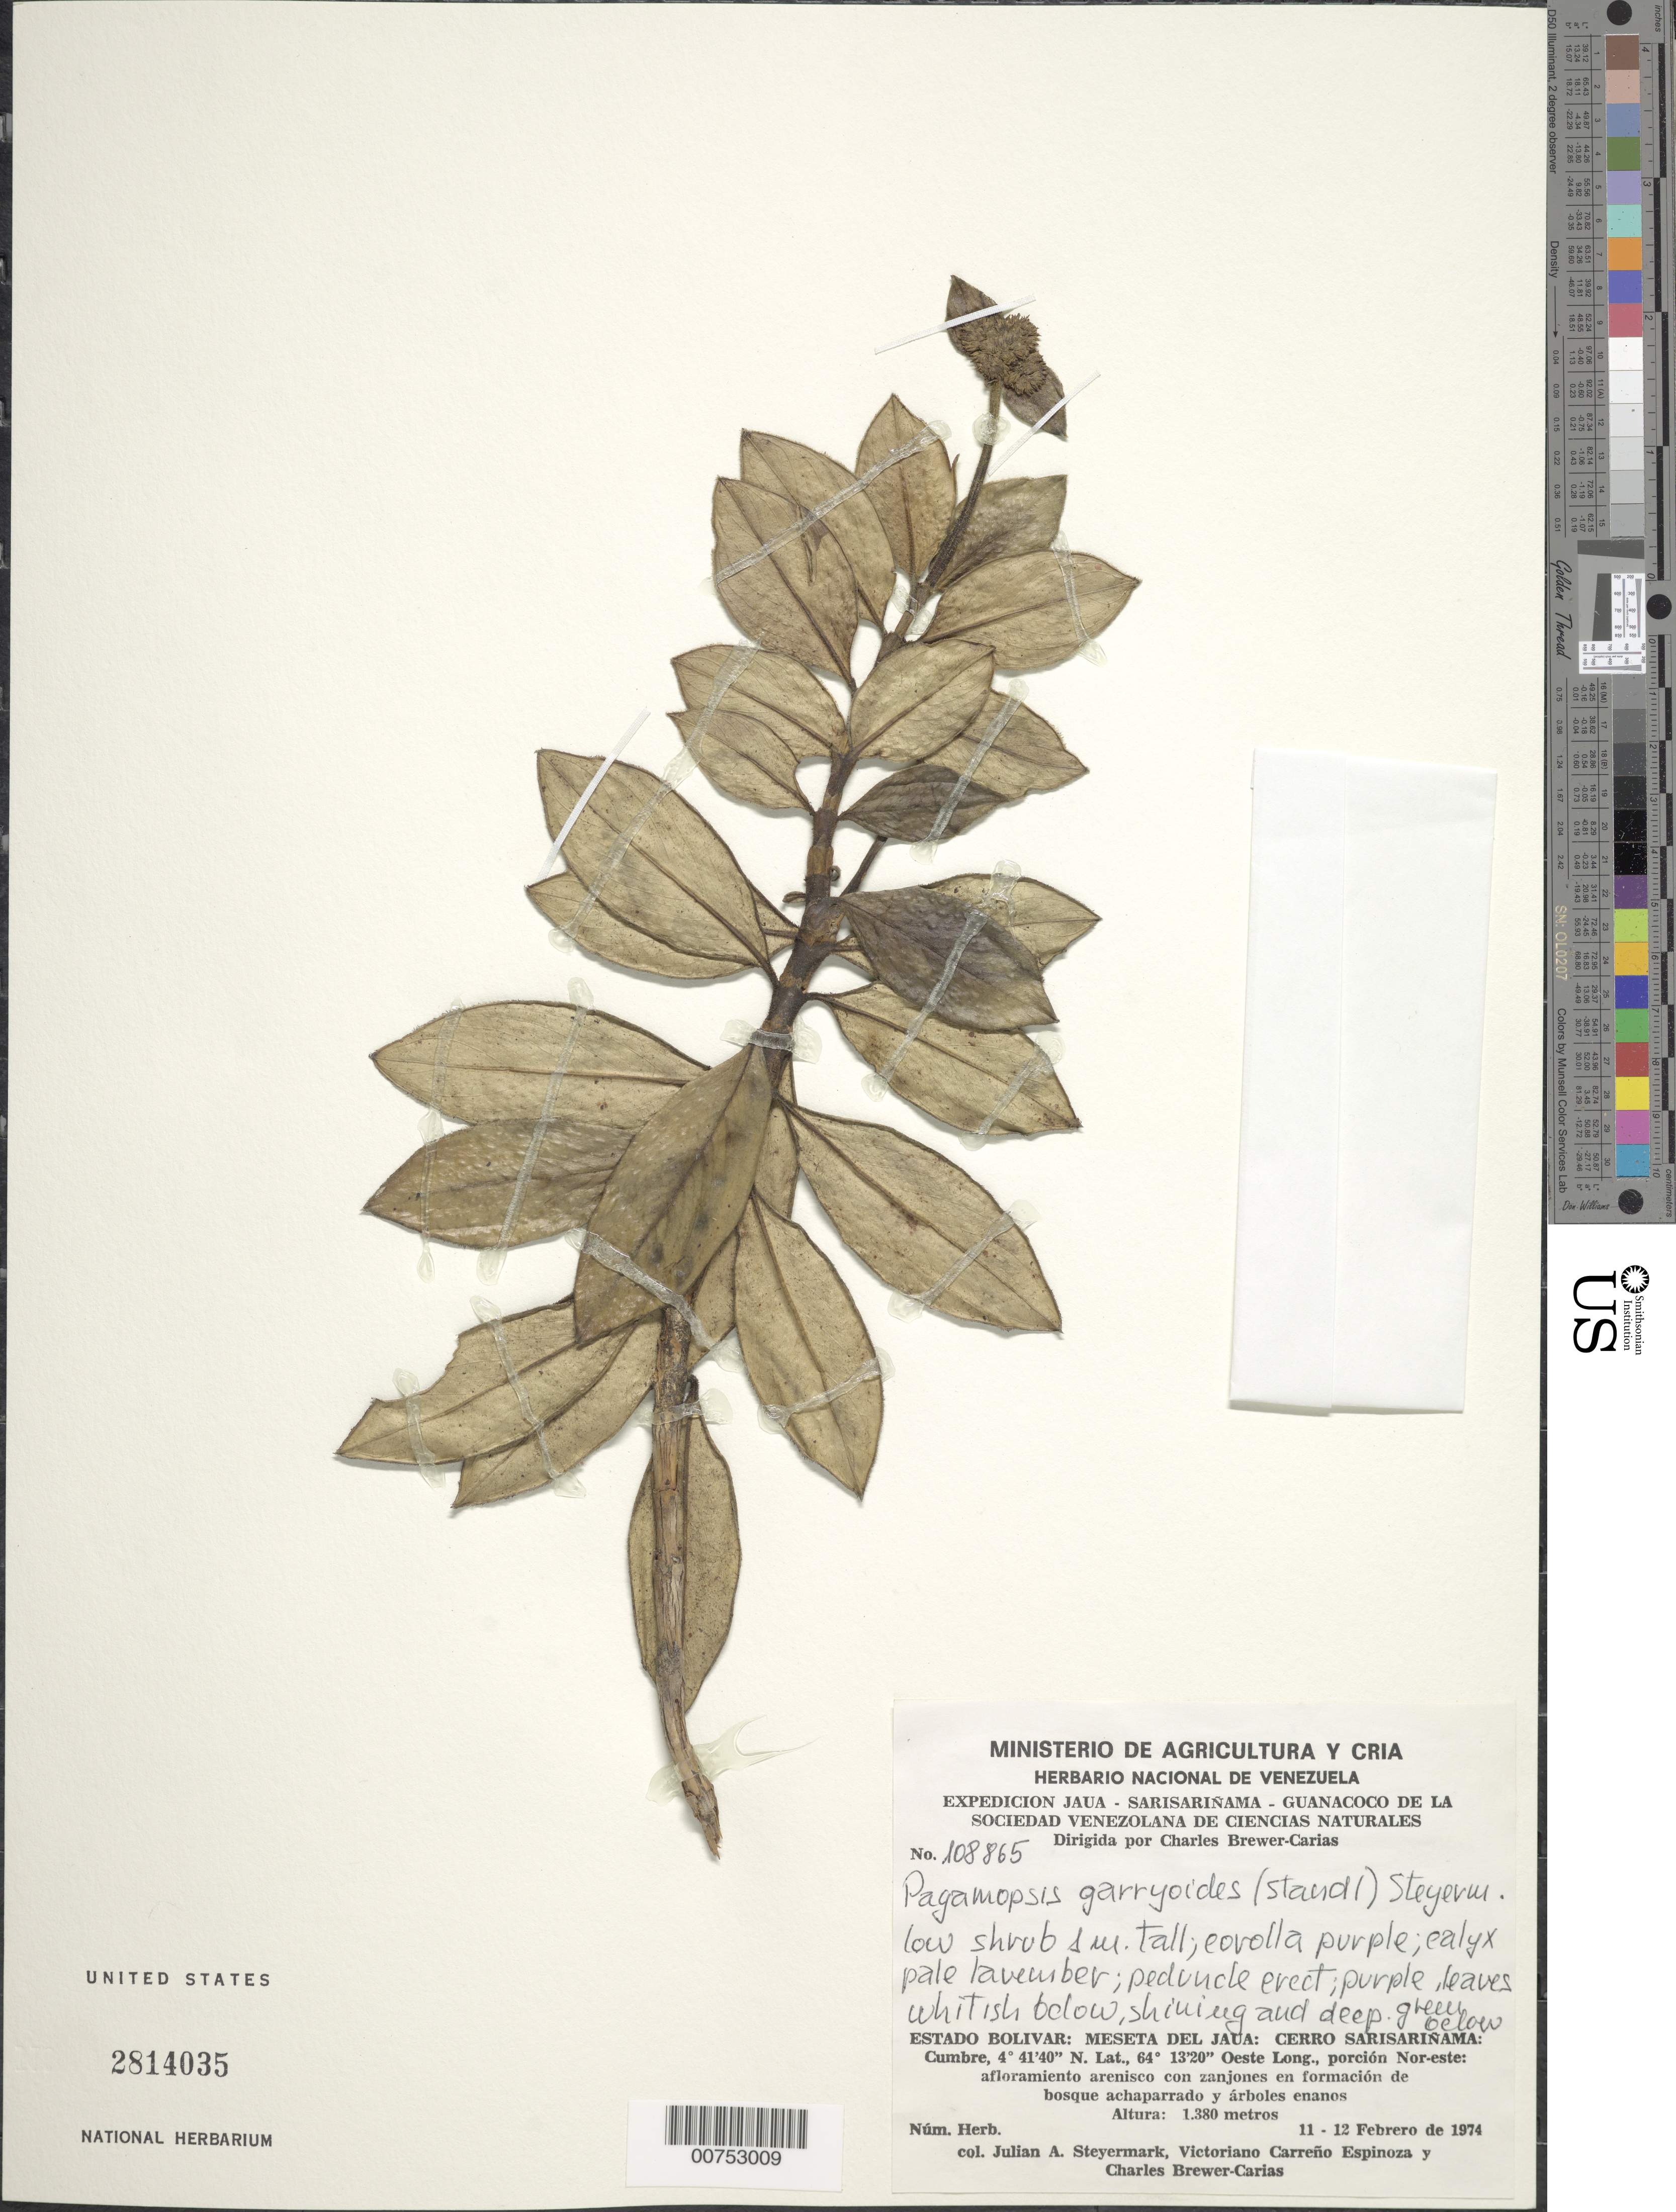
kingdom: Plantae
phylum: Tracheophyta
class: Magnoliopsida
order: Gentianales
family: Rubiaceae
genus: Pagameopsis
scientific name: Pagameopsis garryoides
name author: (Standl.) Steyerm.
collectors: J. Steyermark, O. Huber, V. Carreño E. & C. Brewer-Carias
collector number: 108865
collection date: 1974-02-11/1974-02-12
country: Venezuela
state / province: Bolivar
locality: Estado Bolivar: Meseta del Jaua: Cerro Sarisarinama: Cumbre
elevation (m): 1380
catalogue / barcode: US 2814035